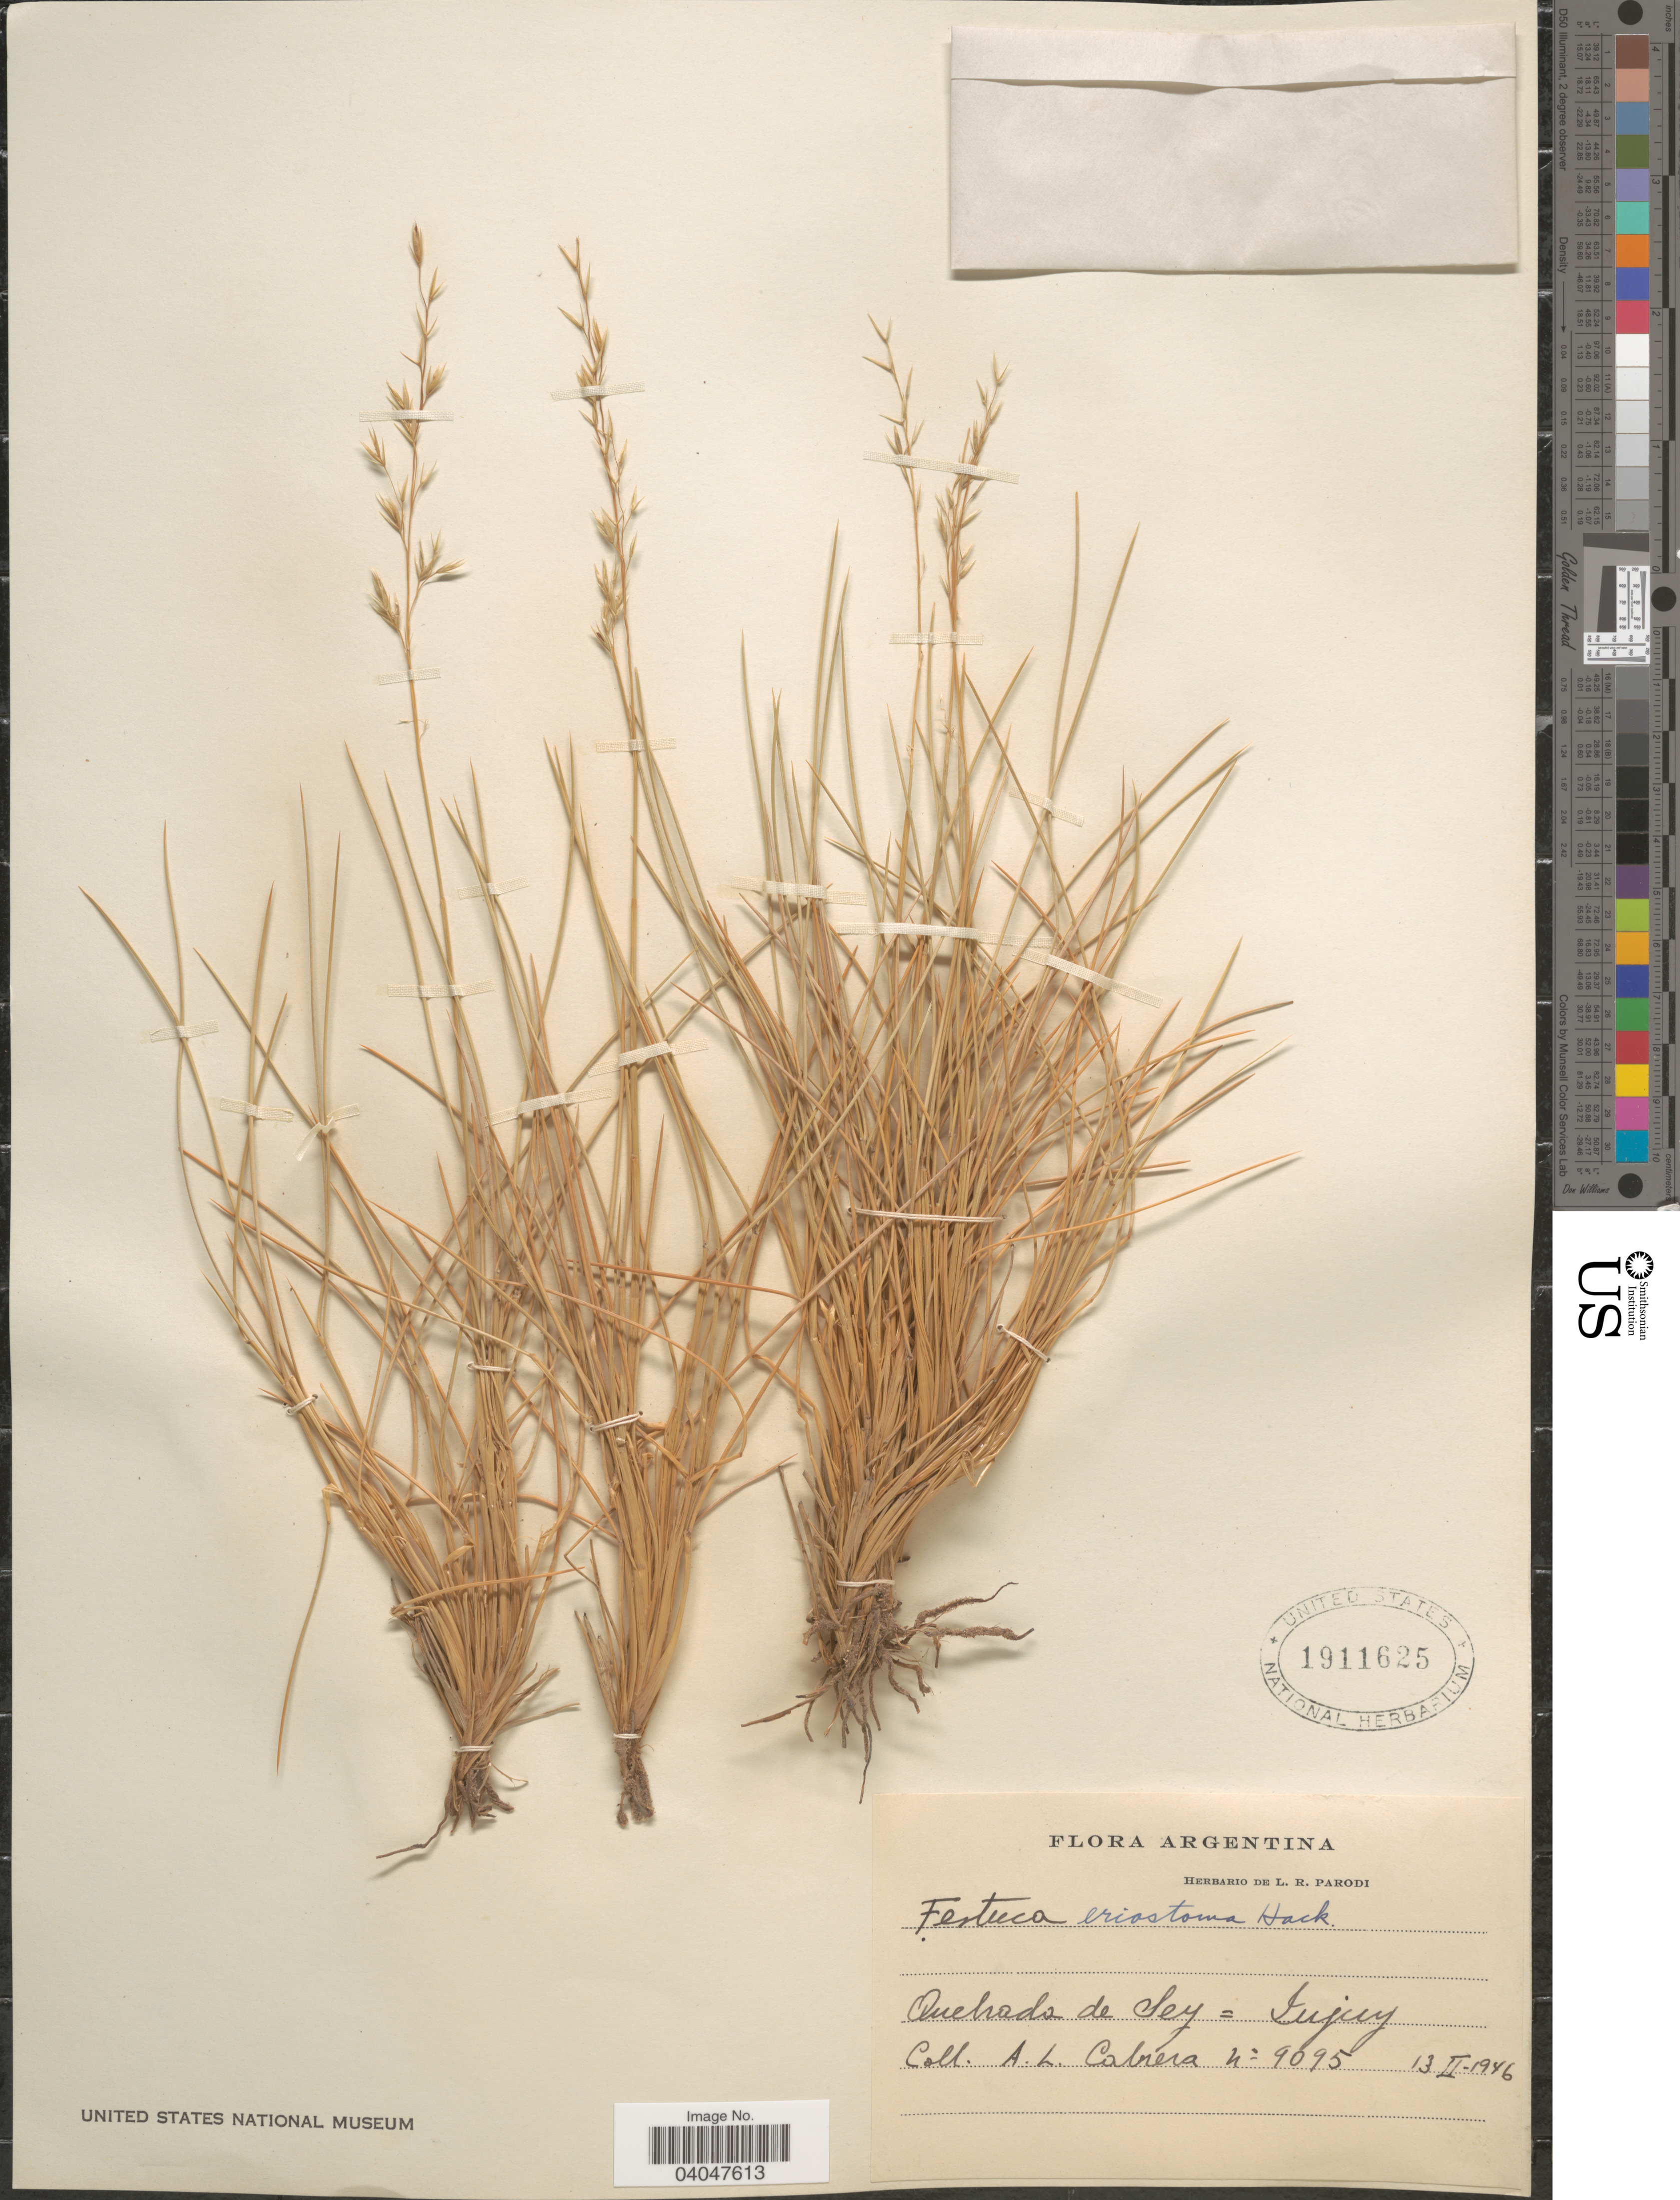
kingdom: Plantae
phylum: Tracheophyta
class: Liliopsida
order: Poales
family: Poaceae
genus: Festuca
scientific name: Festuca eriostoma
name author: Hack.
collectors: A. L. Cabrera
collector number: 9095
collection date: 1946-02-13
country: Argentina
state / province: Jujuy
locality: Quehado de Sey.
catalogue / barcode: US 1911625